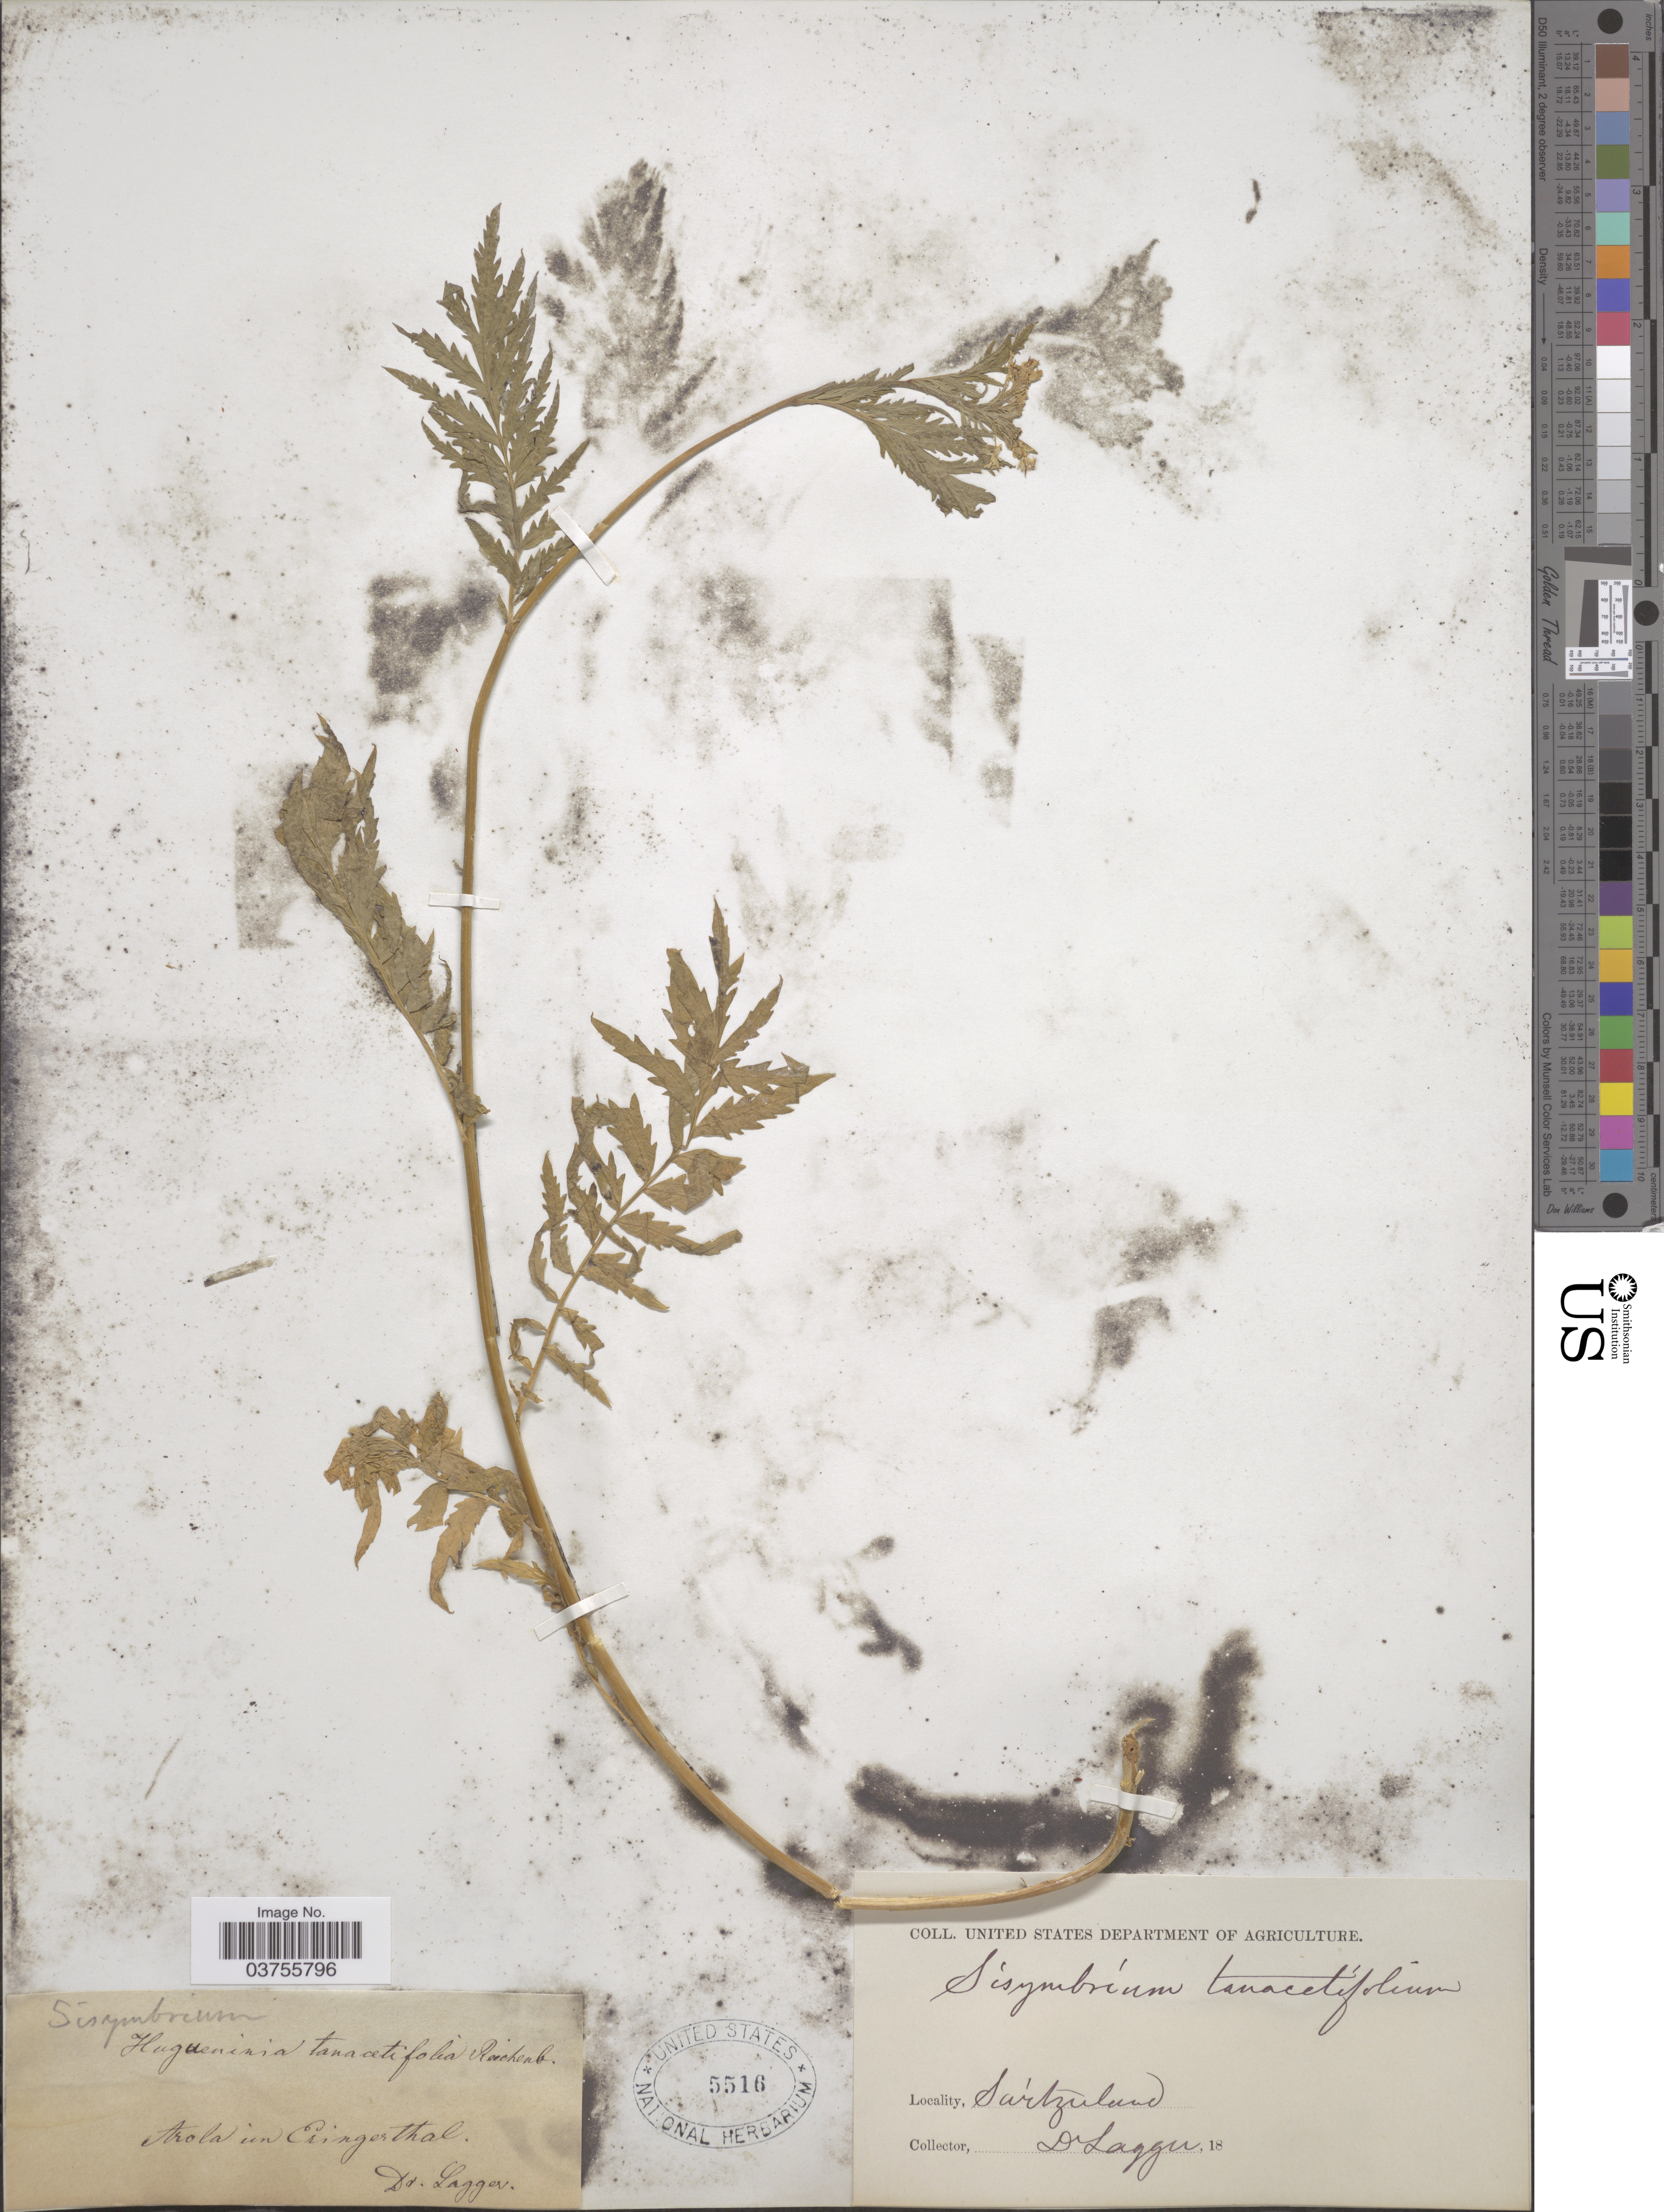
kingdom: Plantae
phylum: Tracheophyta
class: Magnoliopsida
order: Brassicales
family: Brassicaceae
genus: Sophia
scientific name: Sophia tanacetifolium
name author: L.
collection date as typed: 18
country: Switzerland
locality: Arola im Eringerthal.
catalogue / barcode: US 5516